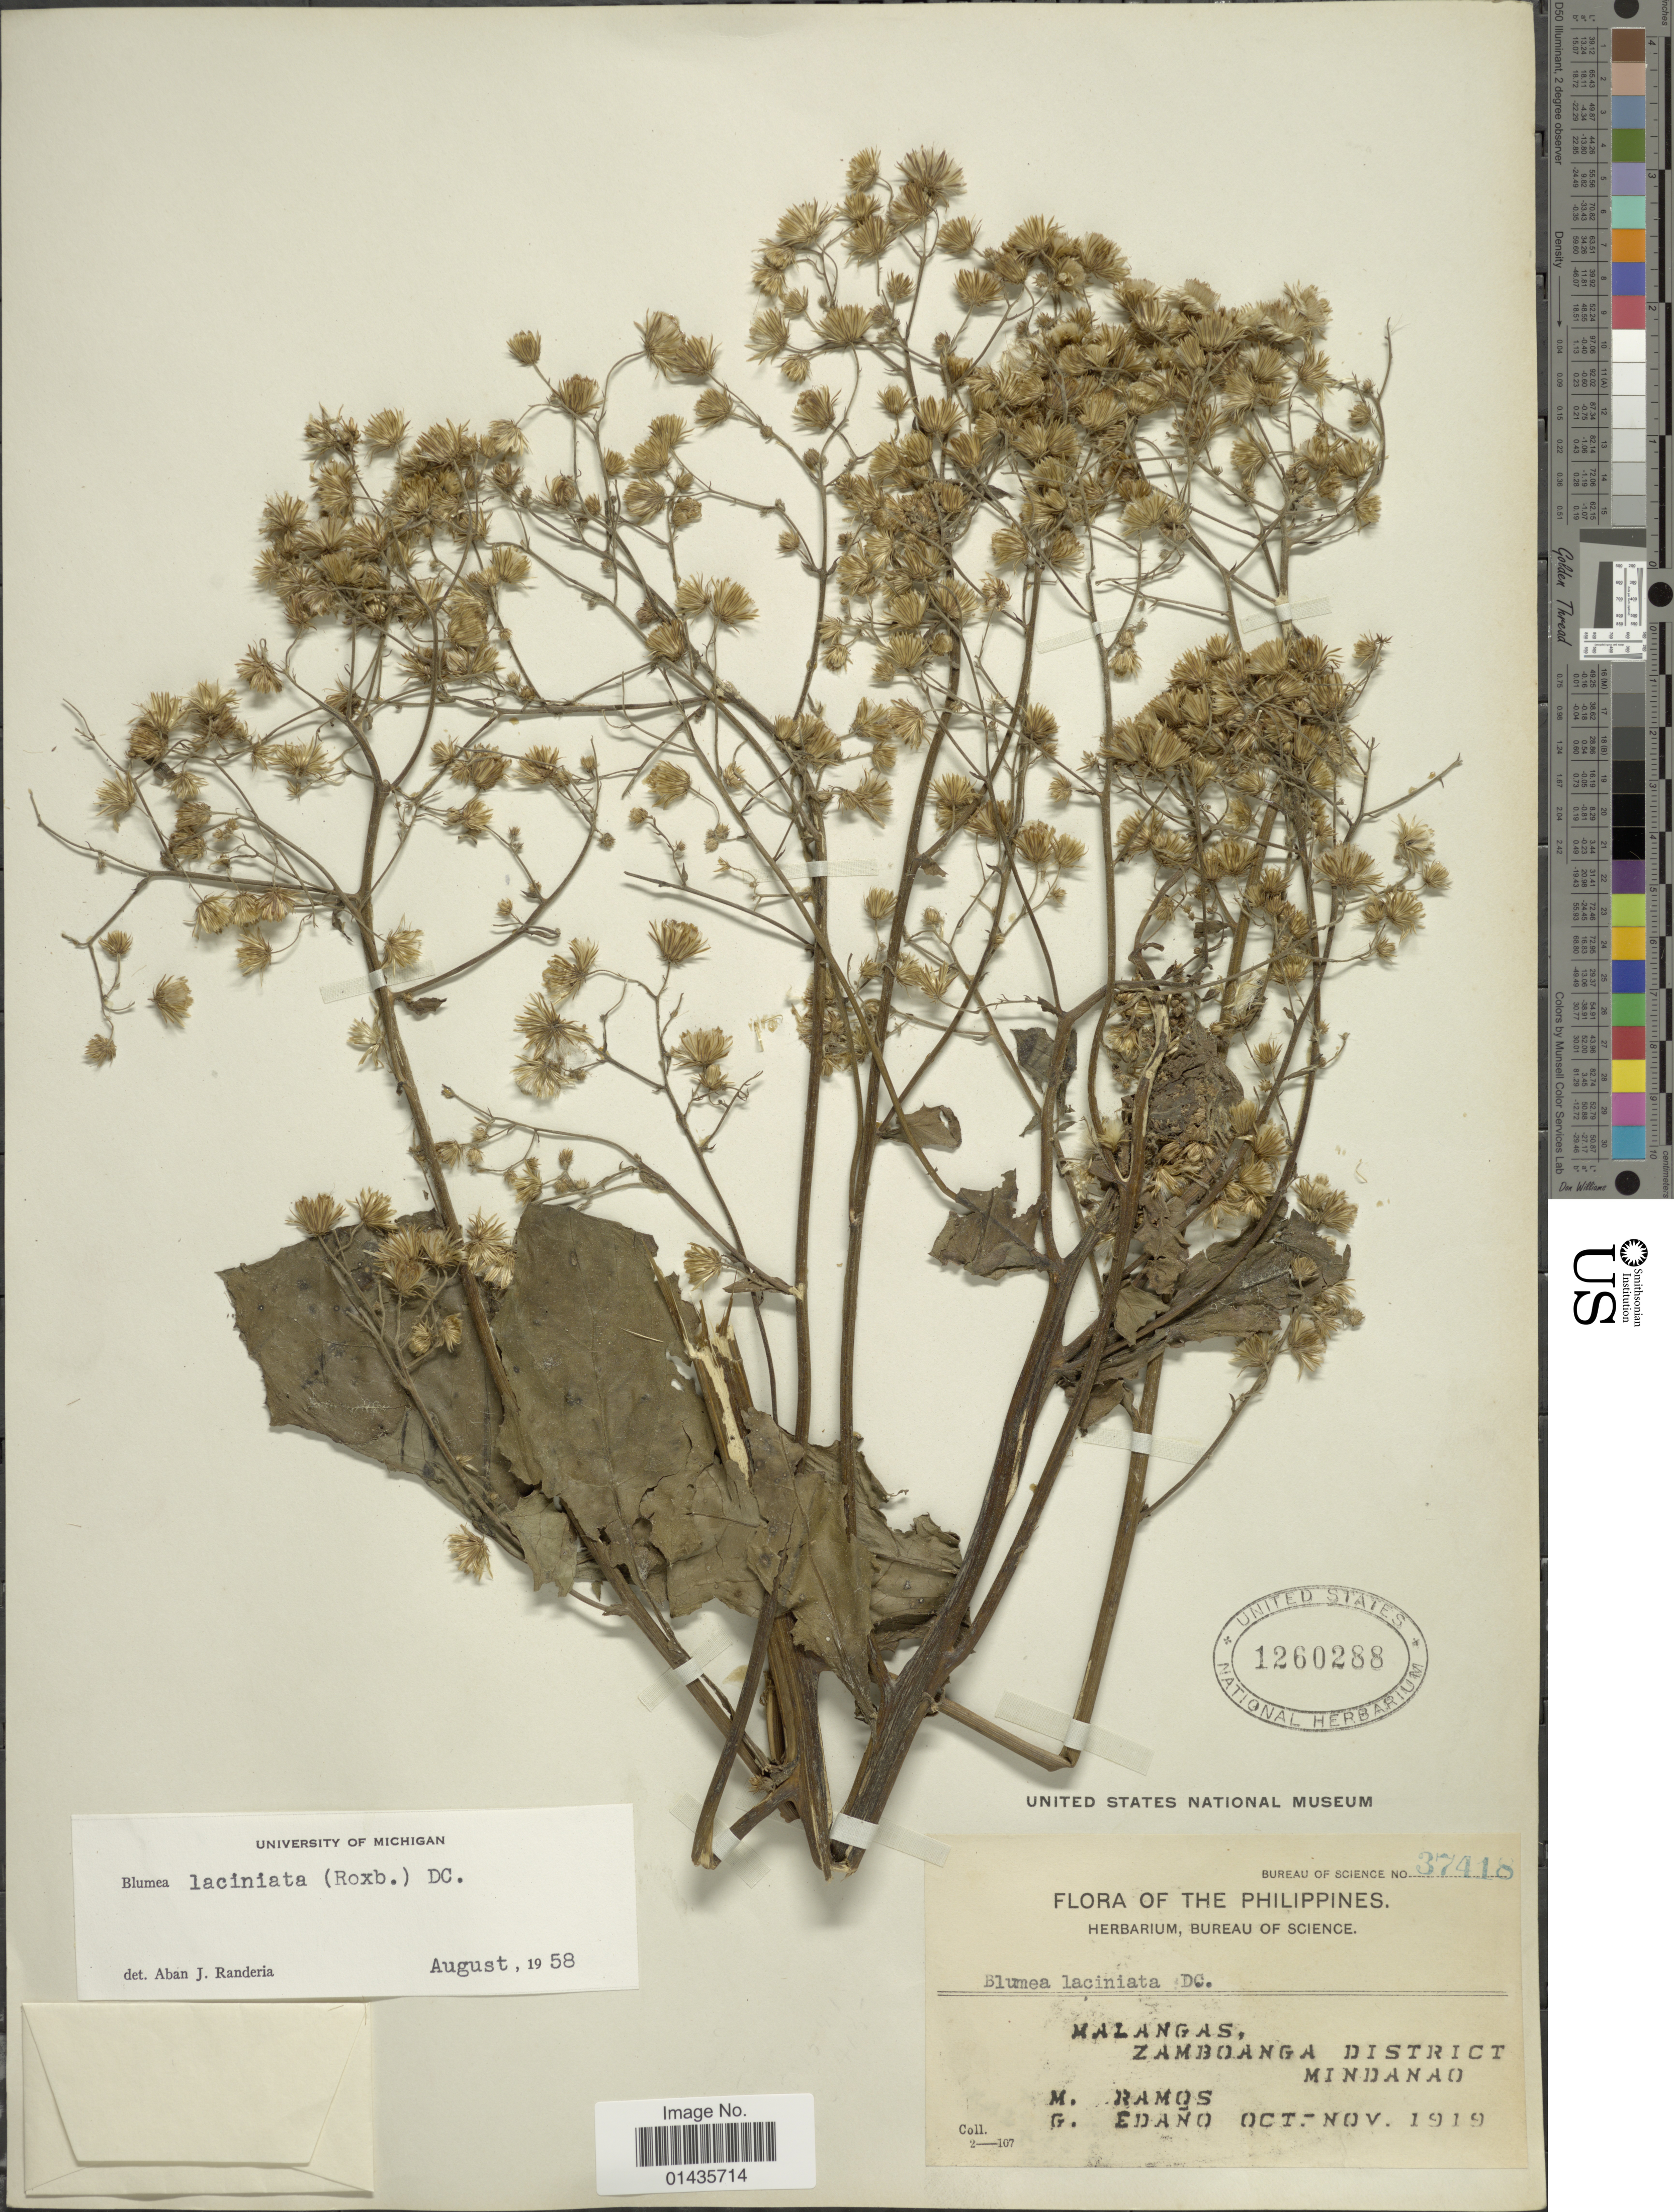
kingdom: Plantae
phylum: Tracheophyta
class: Magnoliopsida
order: Asterales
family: Asteraceae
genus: Blumea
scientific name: Blumea laciniata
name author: (Roxb.) DC.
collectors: M. Ramos & G. Edaño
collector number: Bureau of Science 37418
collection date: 1919-10/1919-11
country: Philippines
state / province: Zamboanga Peninsula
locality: Malangas, Zamboanga District, Mindanao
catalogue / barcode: US 1260288